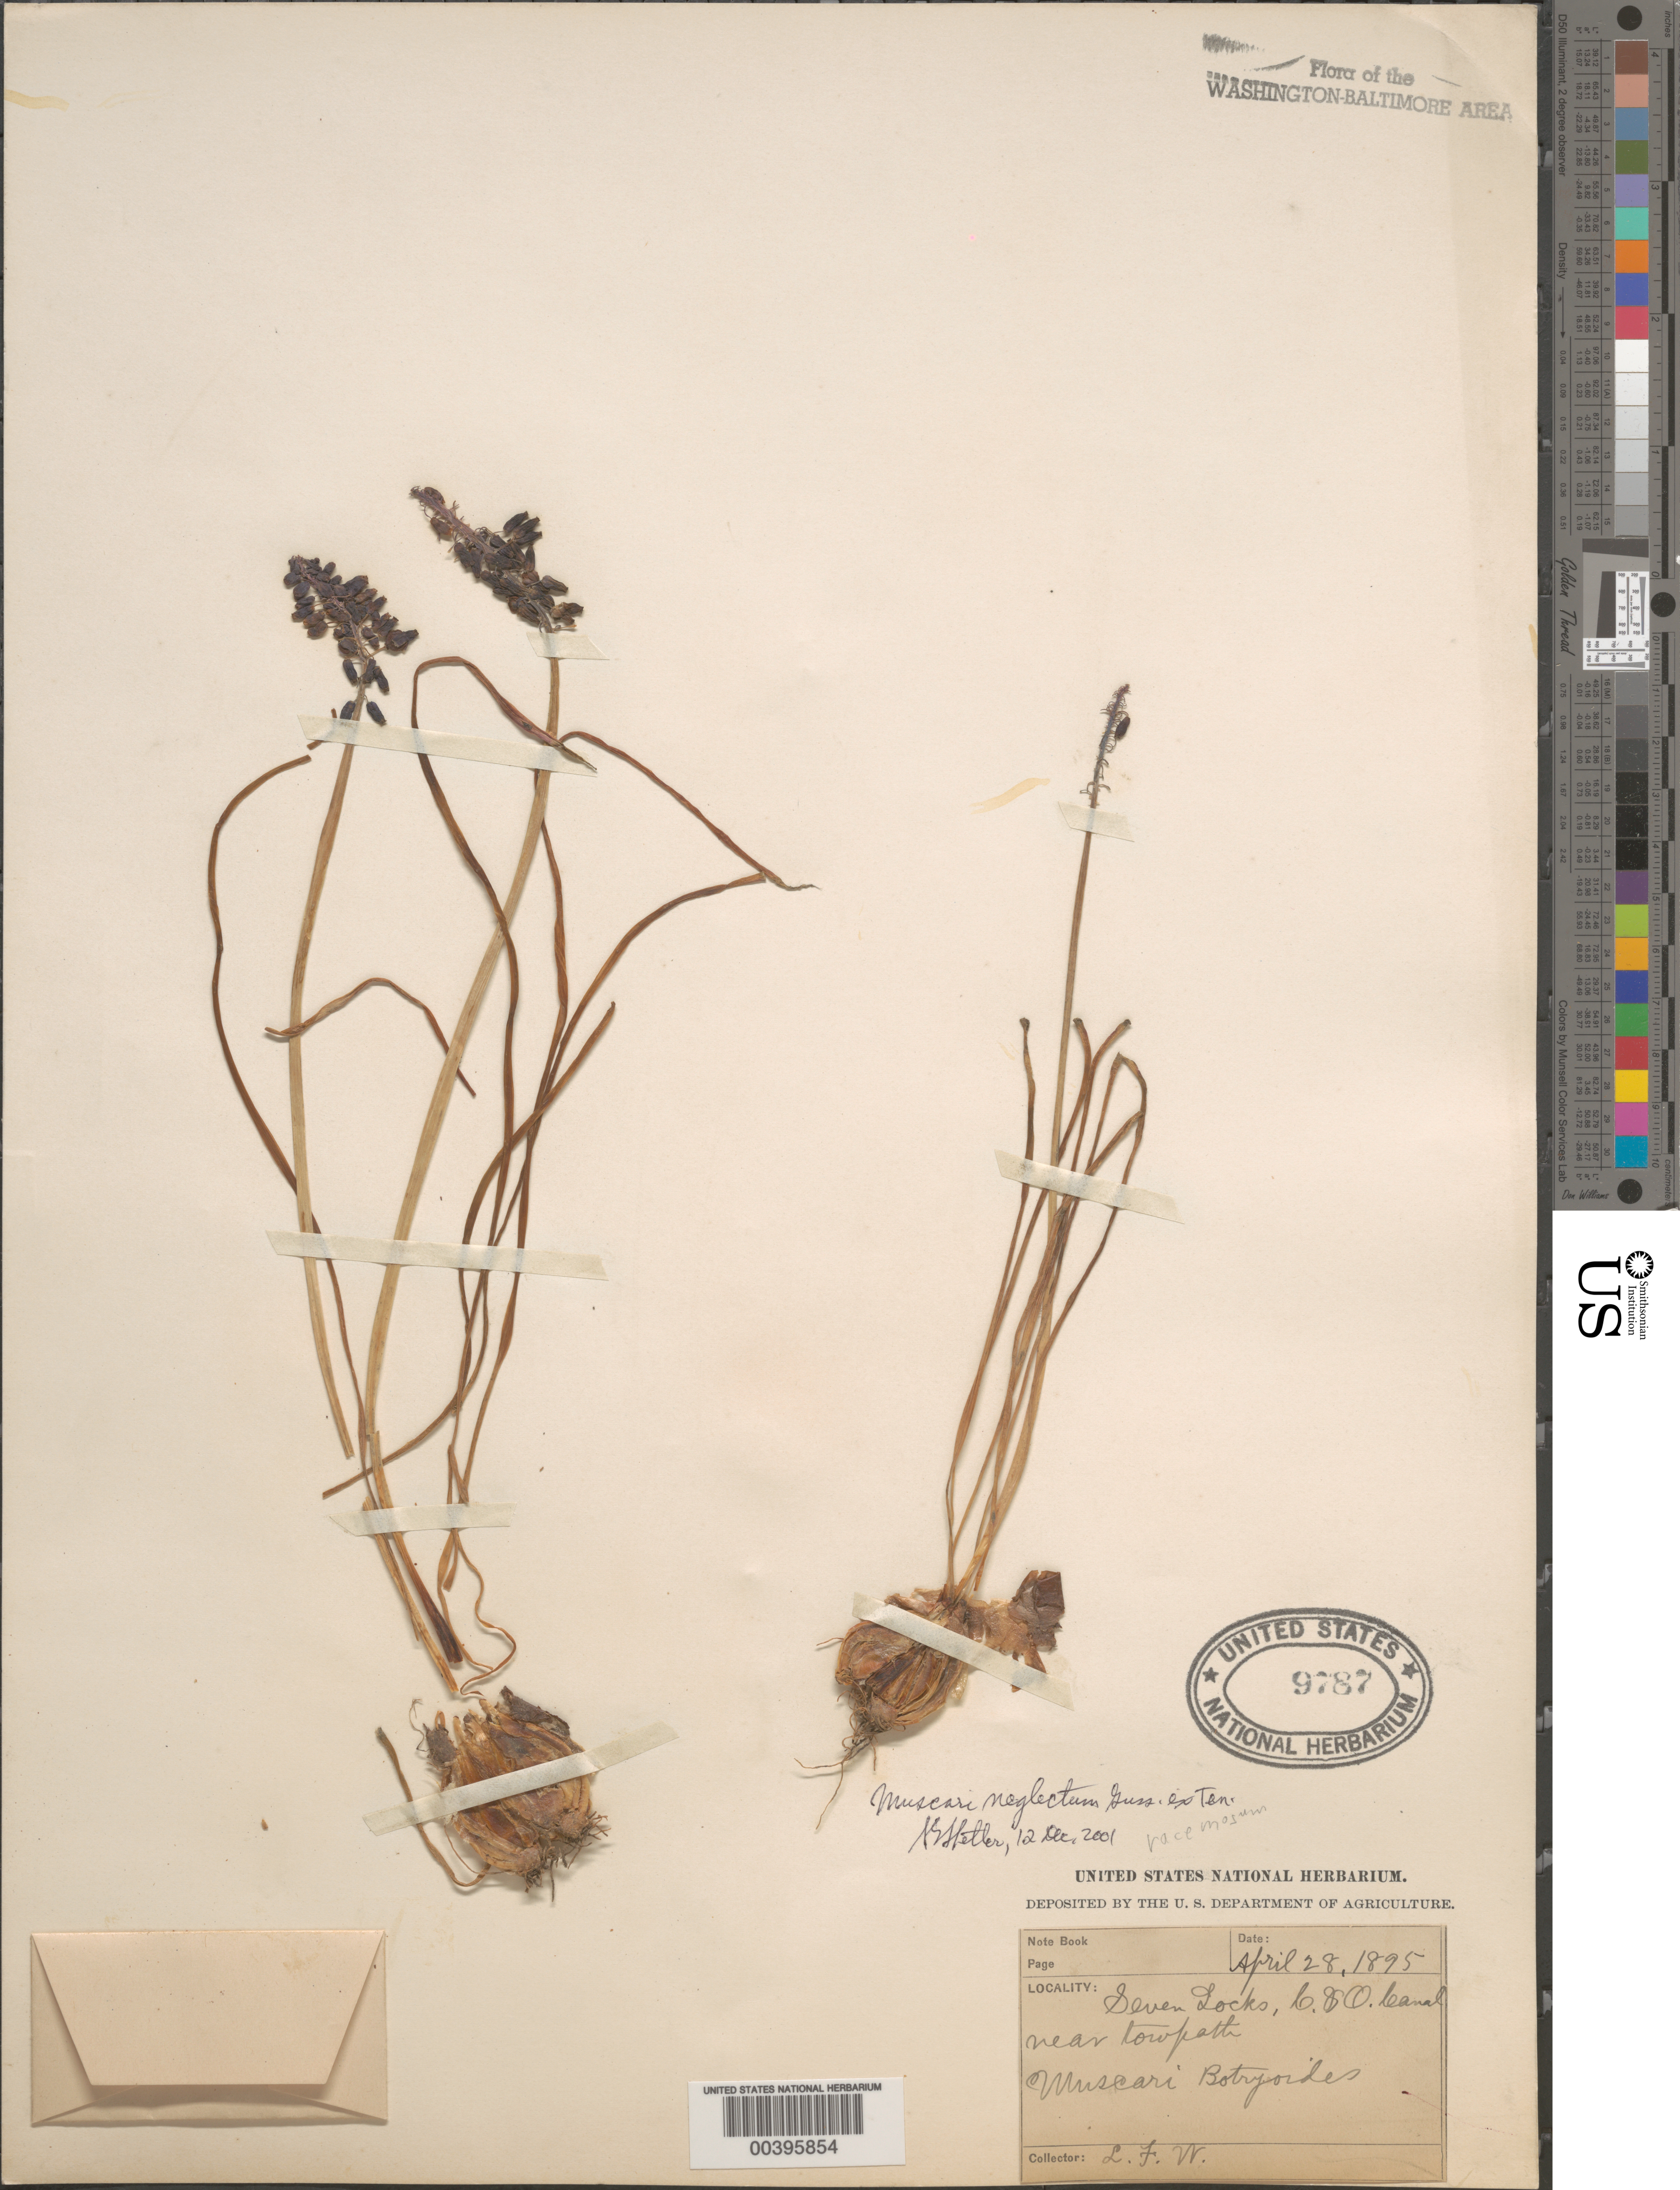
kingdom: Plantae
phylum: Tracheophyta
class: Liliopsida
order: Asparagales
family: Asparagaceae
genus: Muscari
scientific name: Muscari neglectum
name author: Gussone ex Ten.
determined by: Shetler, Stanwyn G., (US), NMNH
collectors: L. F. Ward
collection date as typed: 28 Apr 1895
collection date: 1895-04-28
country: United States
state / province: Maryland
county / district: Montgomery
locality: C. & O. Canal, Seven Locks C. and O. Canal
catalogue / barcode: US 9787